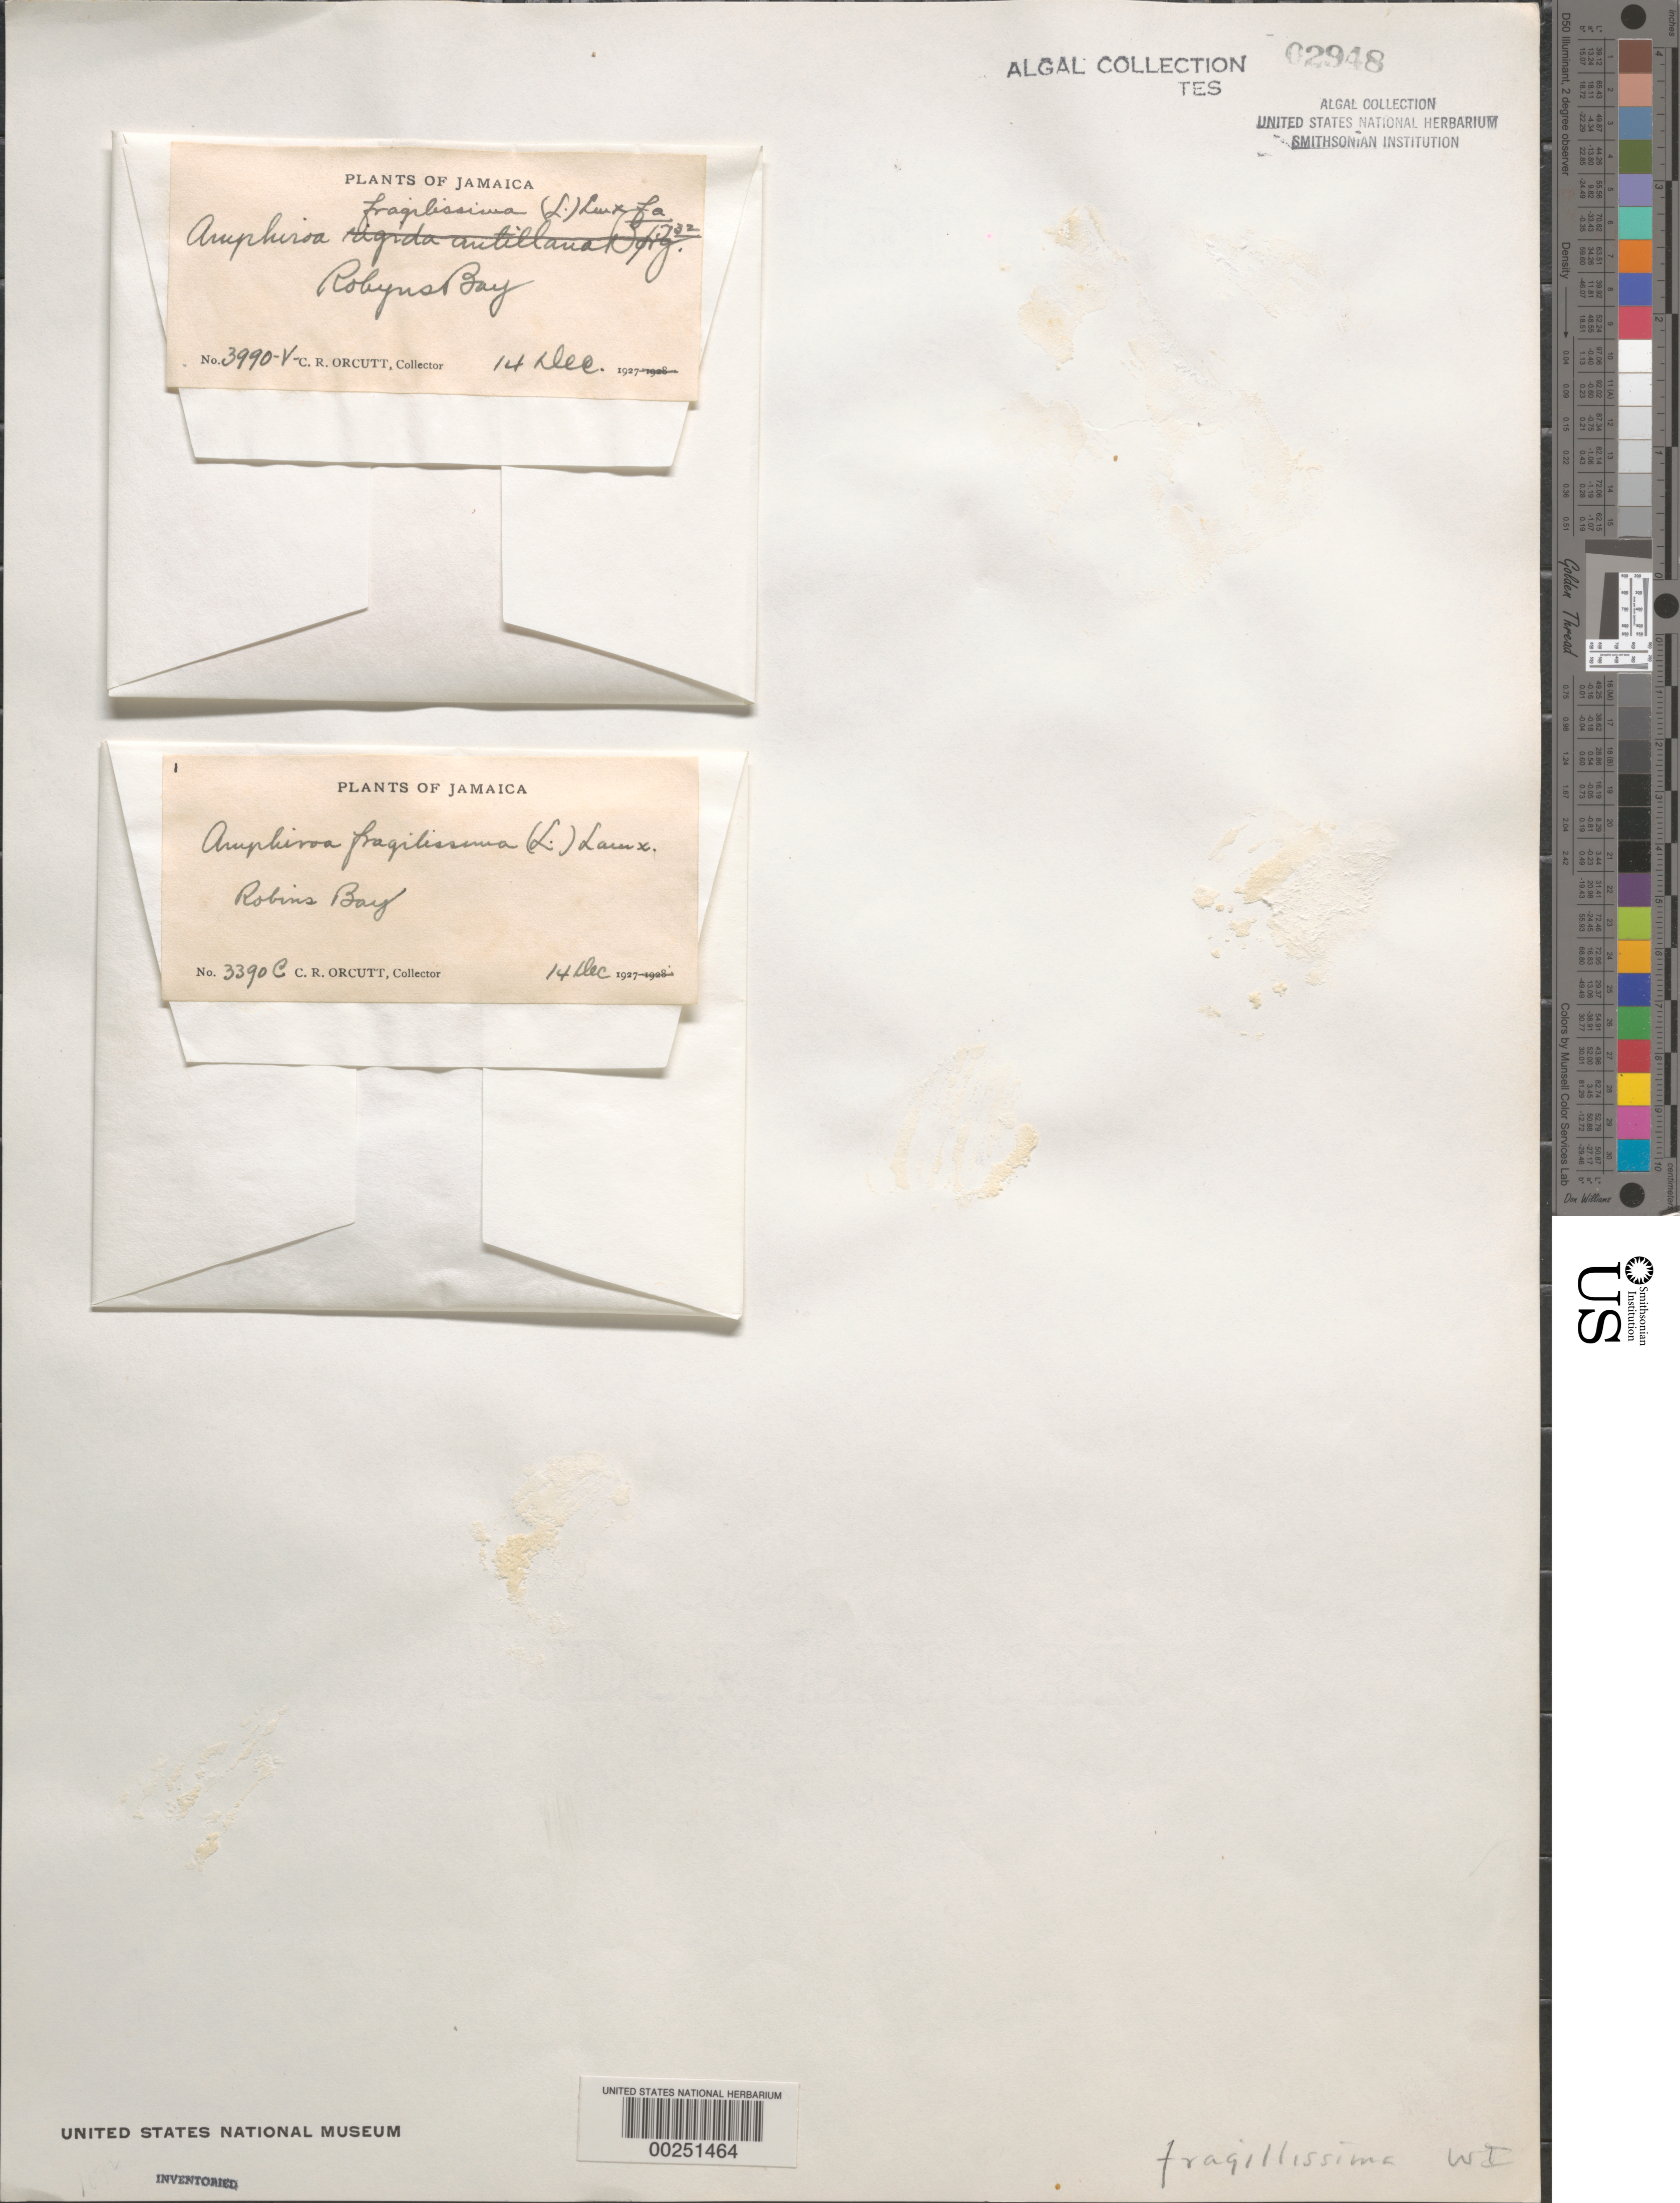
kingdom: Plantae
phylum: Rhodophyta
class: Florideophyceae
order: Corallinales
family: Lithophyllaceae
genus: Amphiroa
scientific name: Amphiroa fragilissima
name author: (L.) J.V.Lamouroux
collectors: C. R. Orcutt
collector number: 3390C & 3990V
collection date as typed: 14 Dec 1927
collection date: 1927-12-14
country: Jamaica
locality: Robins (robyns) bay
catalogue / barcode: US 2948